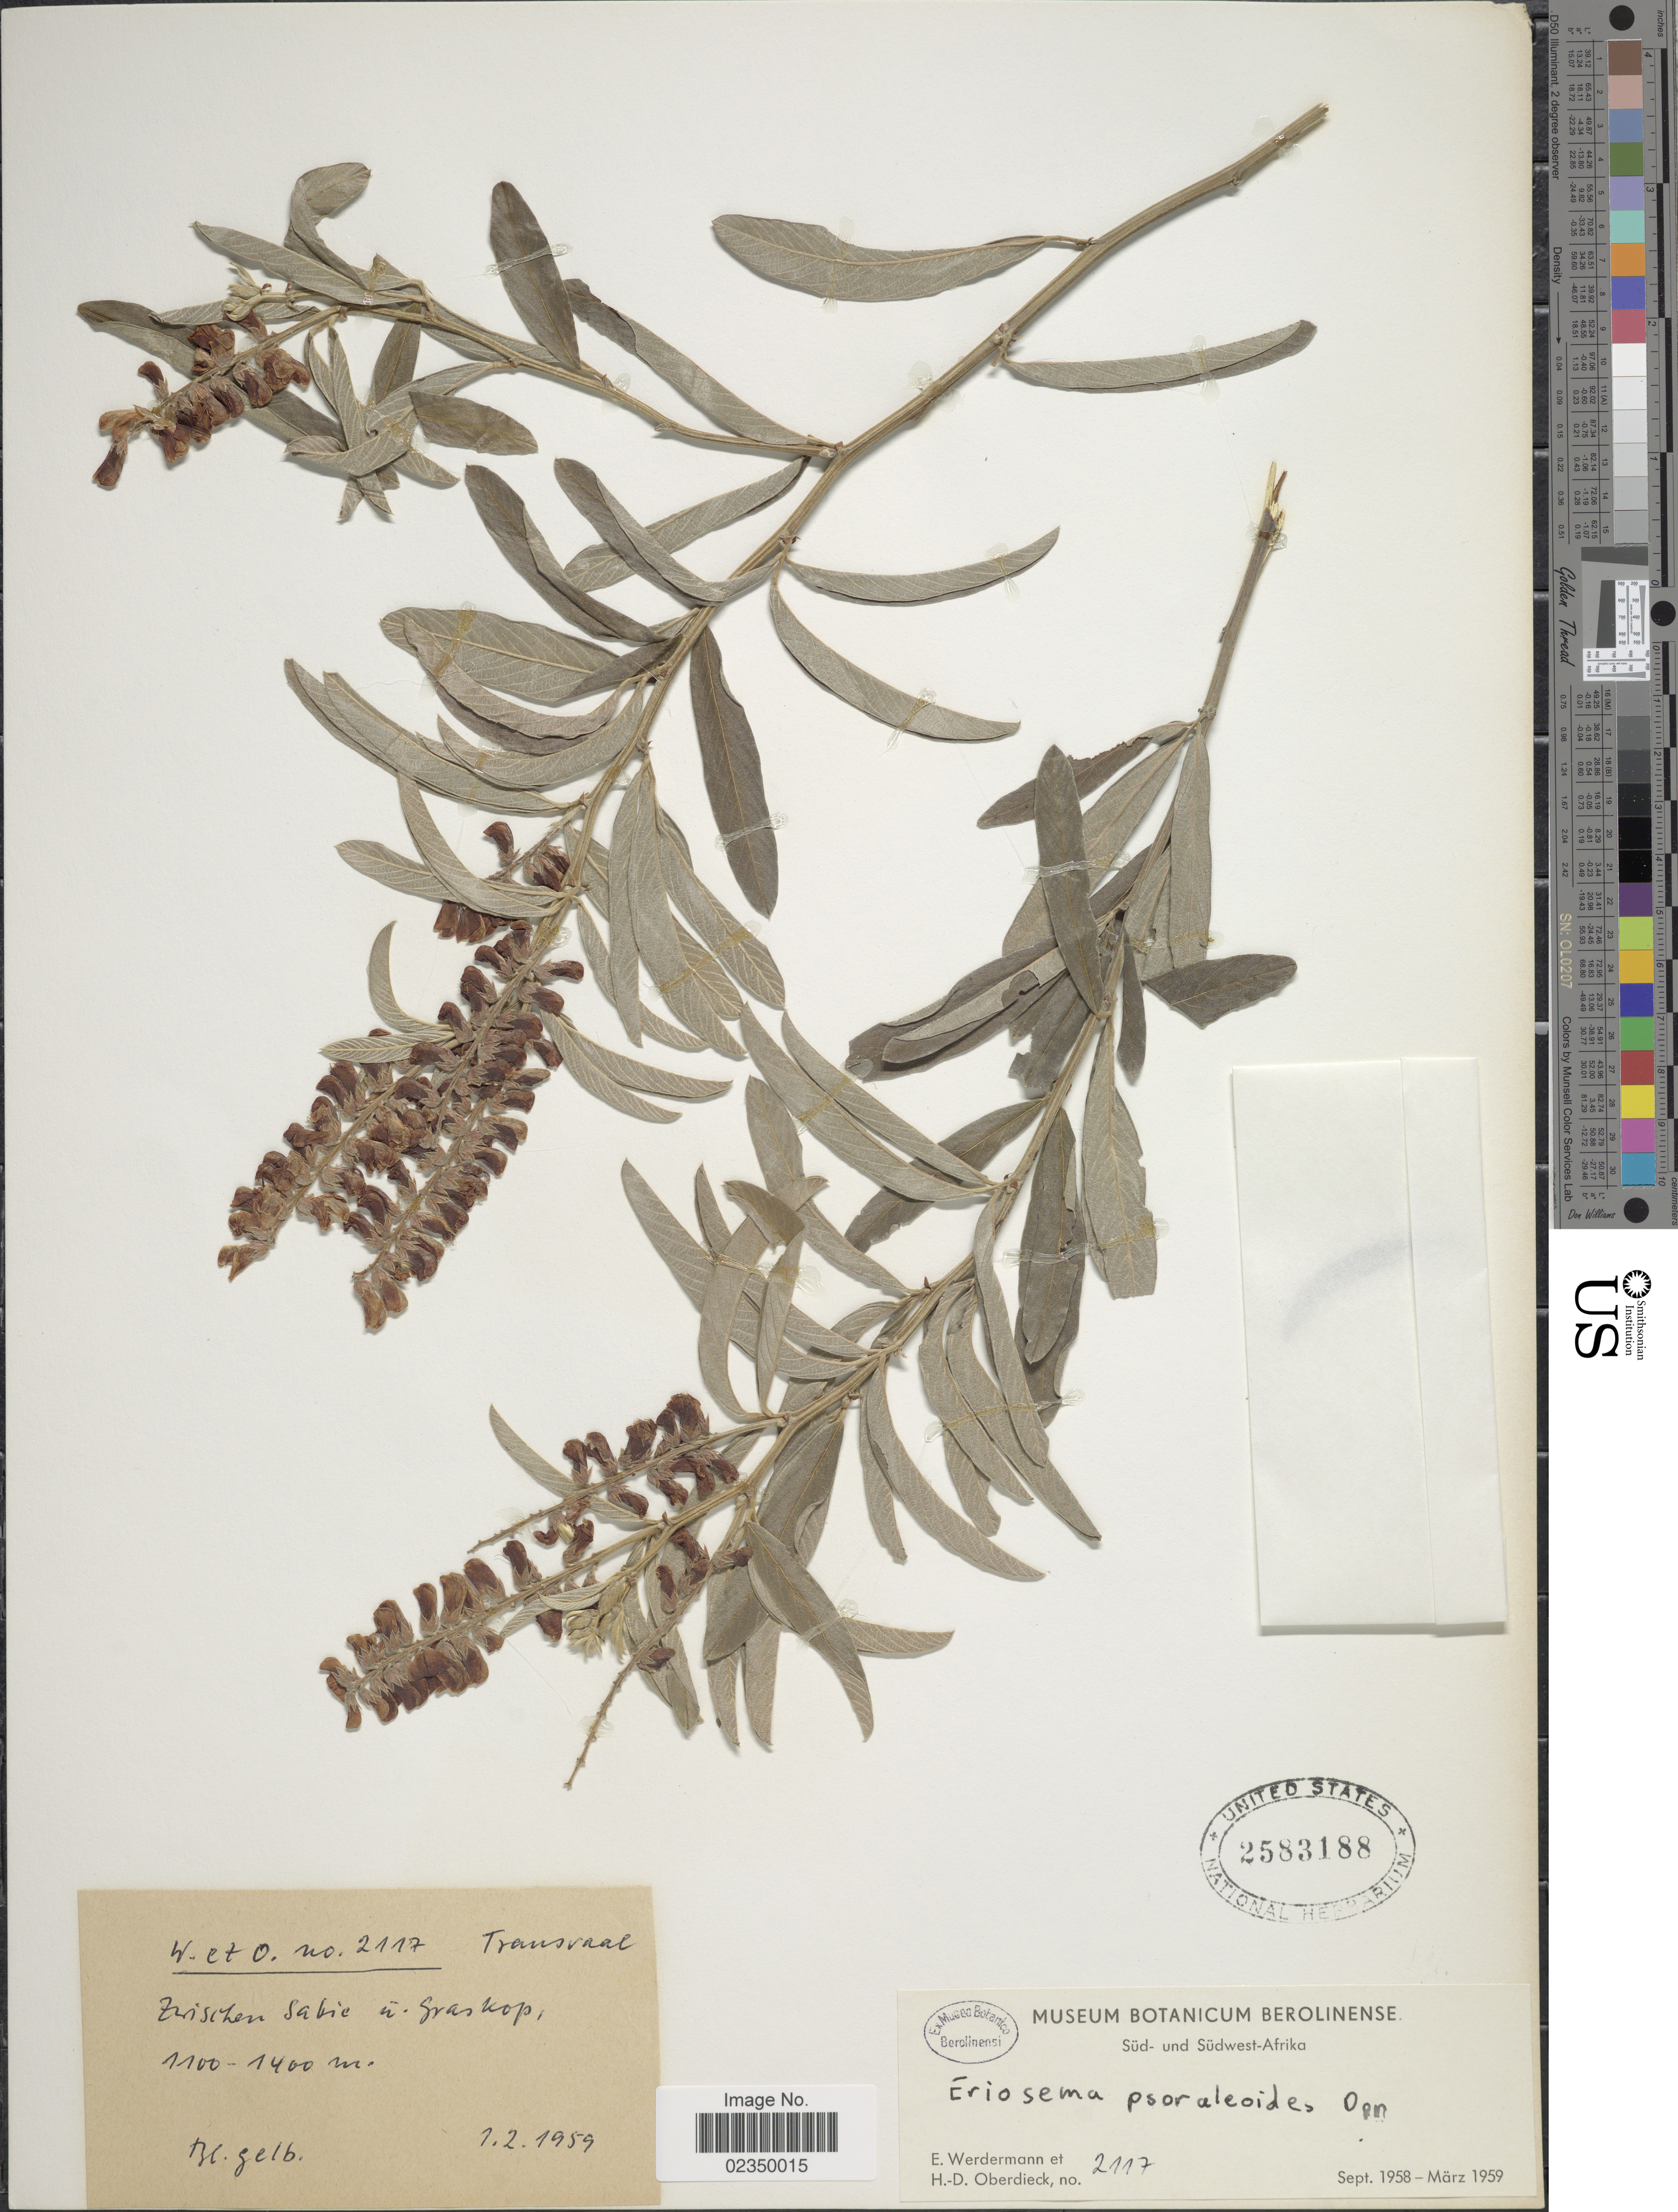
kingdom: Plantae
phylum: Tracheophyta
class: Magnoliopsida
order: Fabales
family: Fabaceae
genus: Eriosema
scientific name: Eriosema psoraloides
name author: (Lam.) G. Don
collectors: E. Werdermann & H. Oberdieck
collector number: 2117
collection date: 1959-02-01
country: South Africa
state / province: Mpumalanga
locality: Sud-und-Sudwest Afrika. Transvaal. Zwischen Sabie u. Graskop.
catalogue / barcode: US 2583188